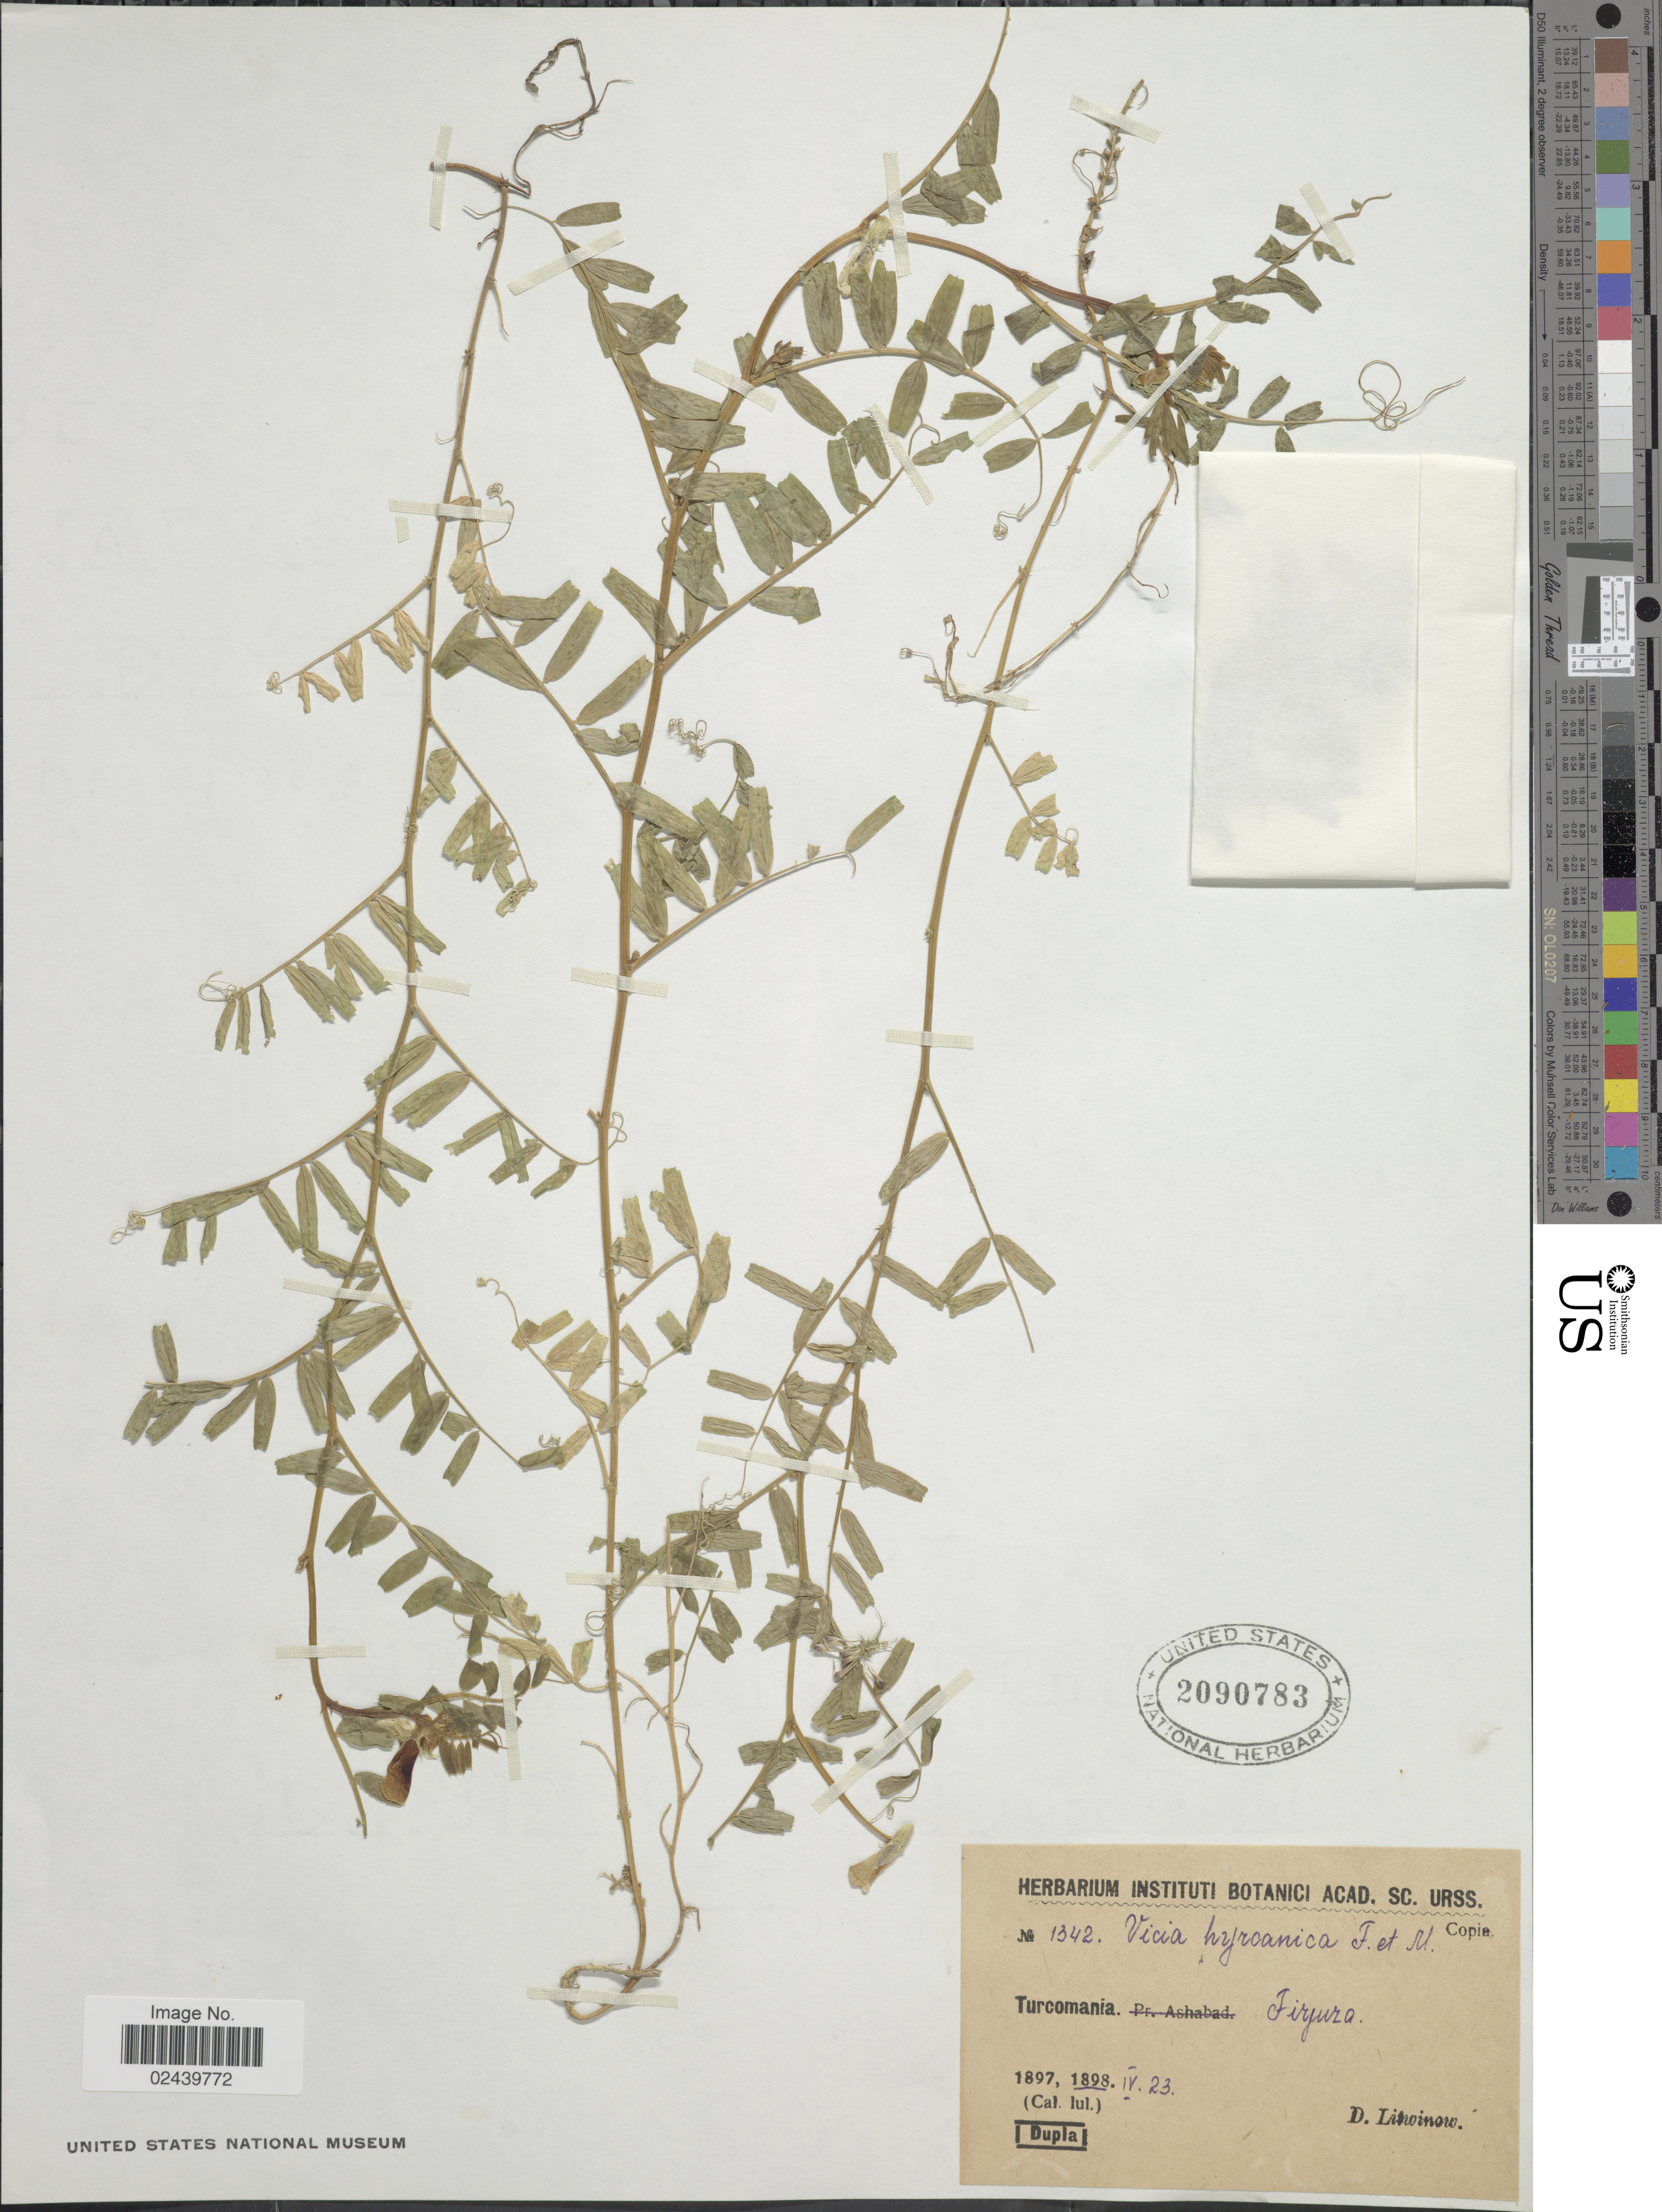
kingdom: Plantae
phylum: Tracheophyta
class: Magnoliopsida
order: Fabales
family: Fabaceae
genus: Vicia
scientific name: Vicia hyrcanica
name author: Fisch. & C.A. Mey.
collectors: D. Litwinow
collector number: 1342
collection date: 1898-04-23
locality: Turcomania. Firjura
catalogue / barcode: US 2090783